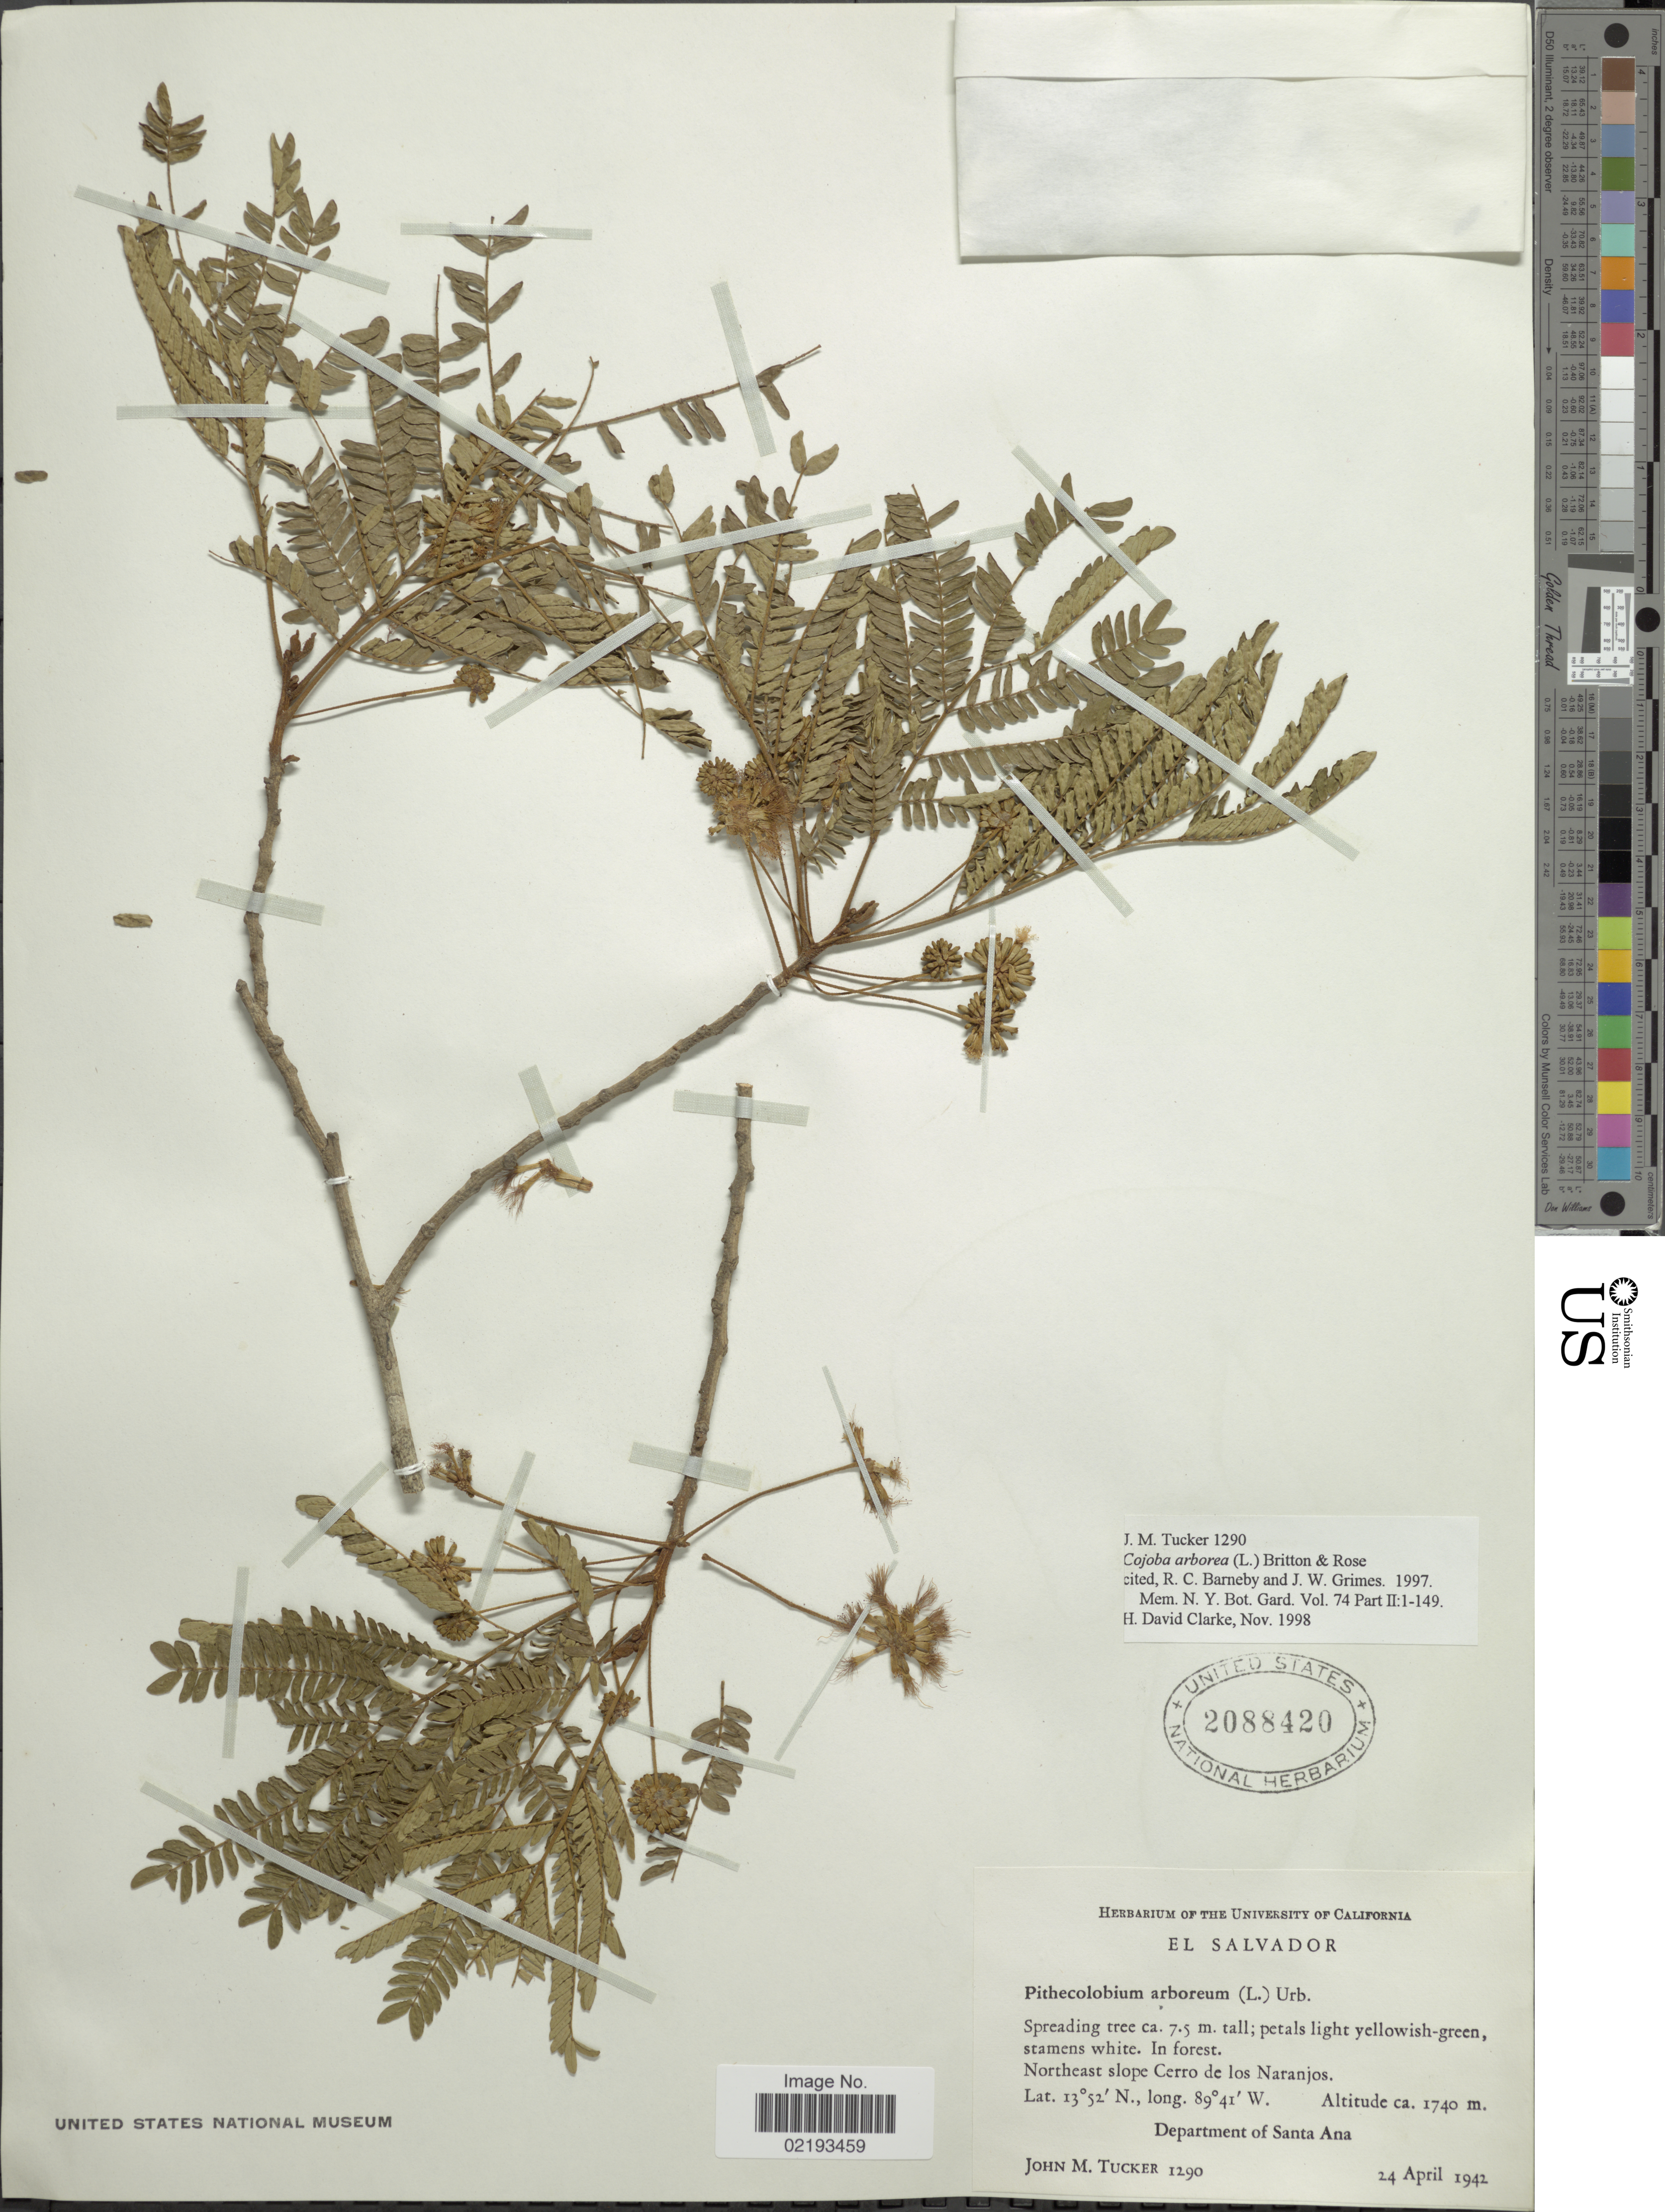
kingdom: Plantae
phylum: Tracheophyta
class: Magnoliopsida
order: Fabales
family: Fabaceae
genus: Cojoba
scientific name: Cojoba arborea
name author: (L.) Britton & Rose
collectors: J. M. Tucker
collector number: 1290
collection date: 1942-04-24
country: El Salvador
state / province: Santa Ana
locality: Northeast slope Cerro de los Naranjos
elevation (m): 1740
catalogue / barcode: US 2088420